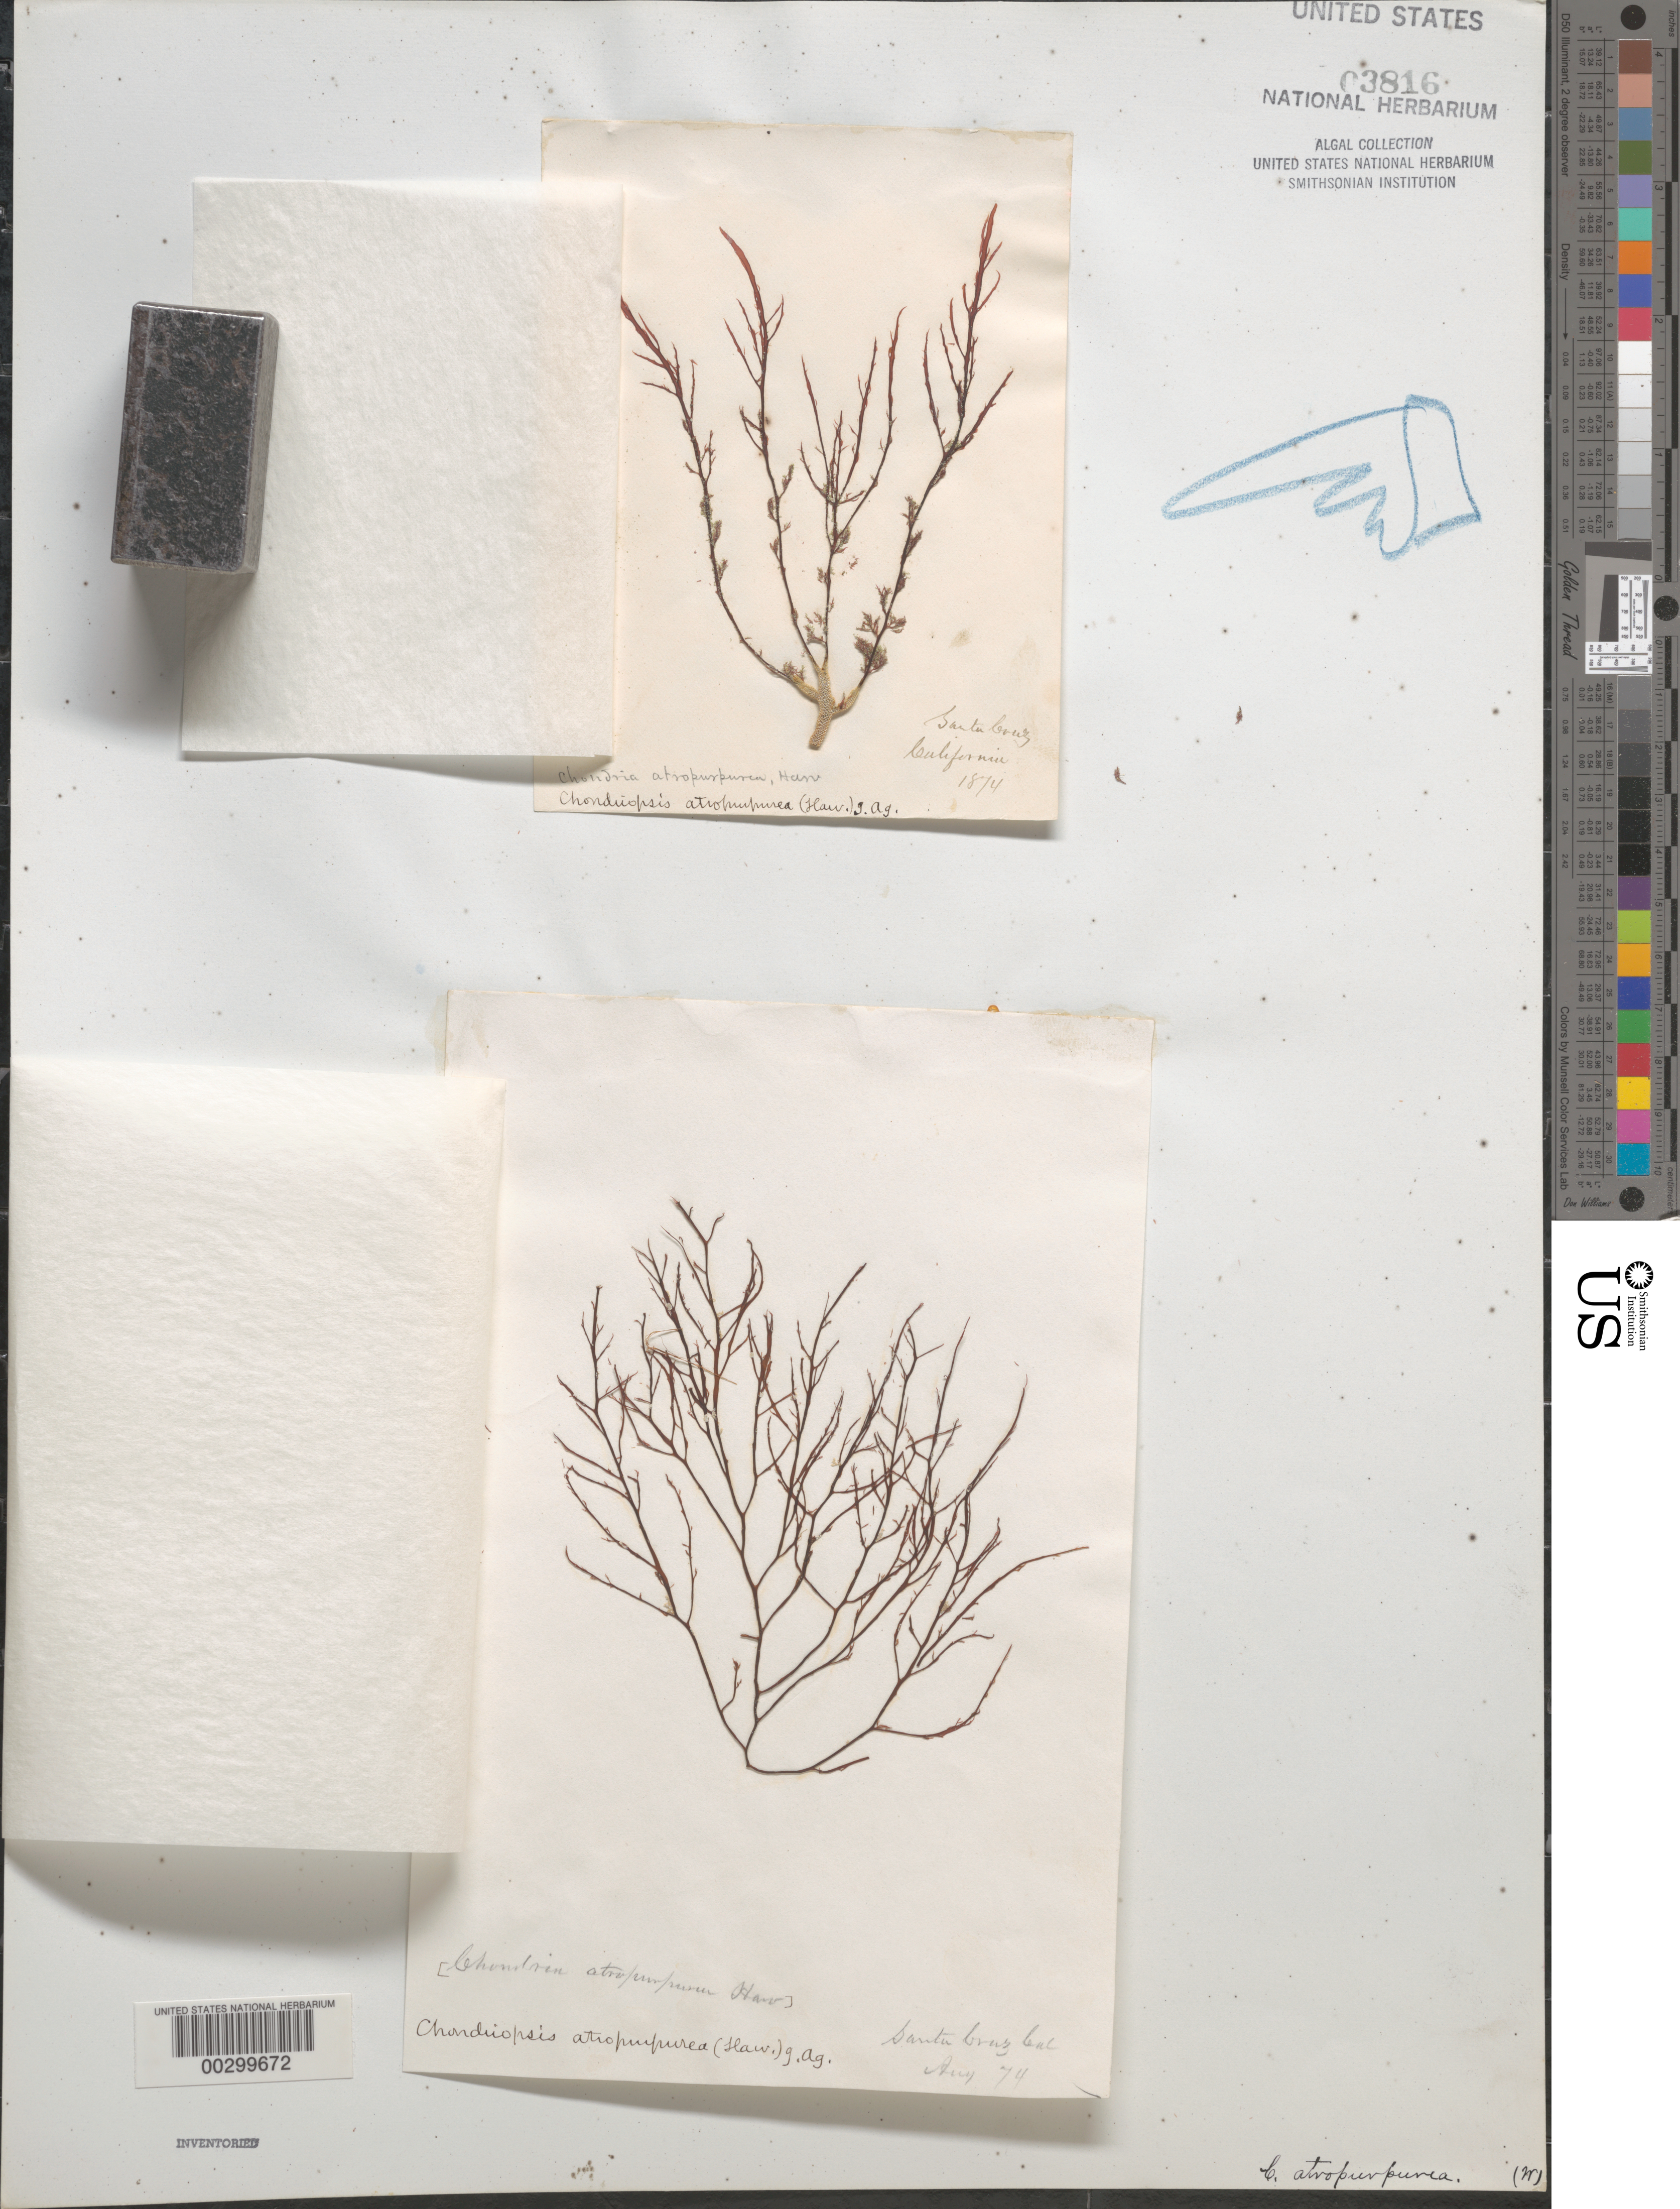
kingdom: Plantae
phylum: Rhodophyta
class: Florideophyceae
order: Ceramiales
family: Rhodomelaceae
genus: Chondria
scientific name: Chondria atropurpurea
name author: Harv.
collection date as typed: Aug 1874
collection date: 1874-08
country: United States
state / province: California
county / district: Santa Cruz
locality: Santa Cruz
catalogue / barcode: US 3816